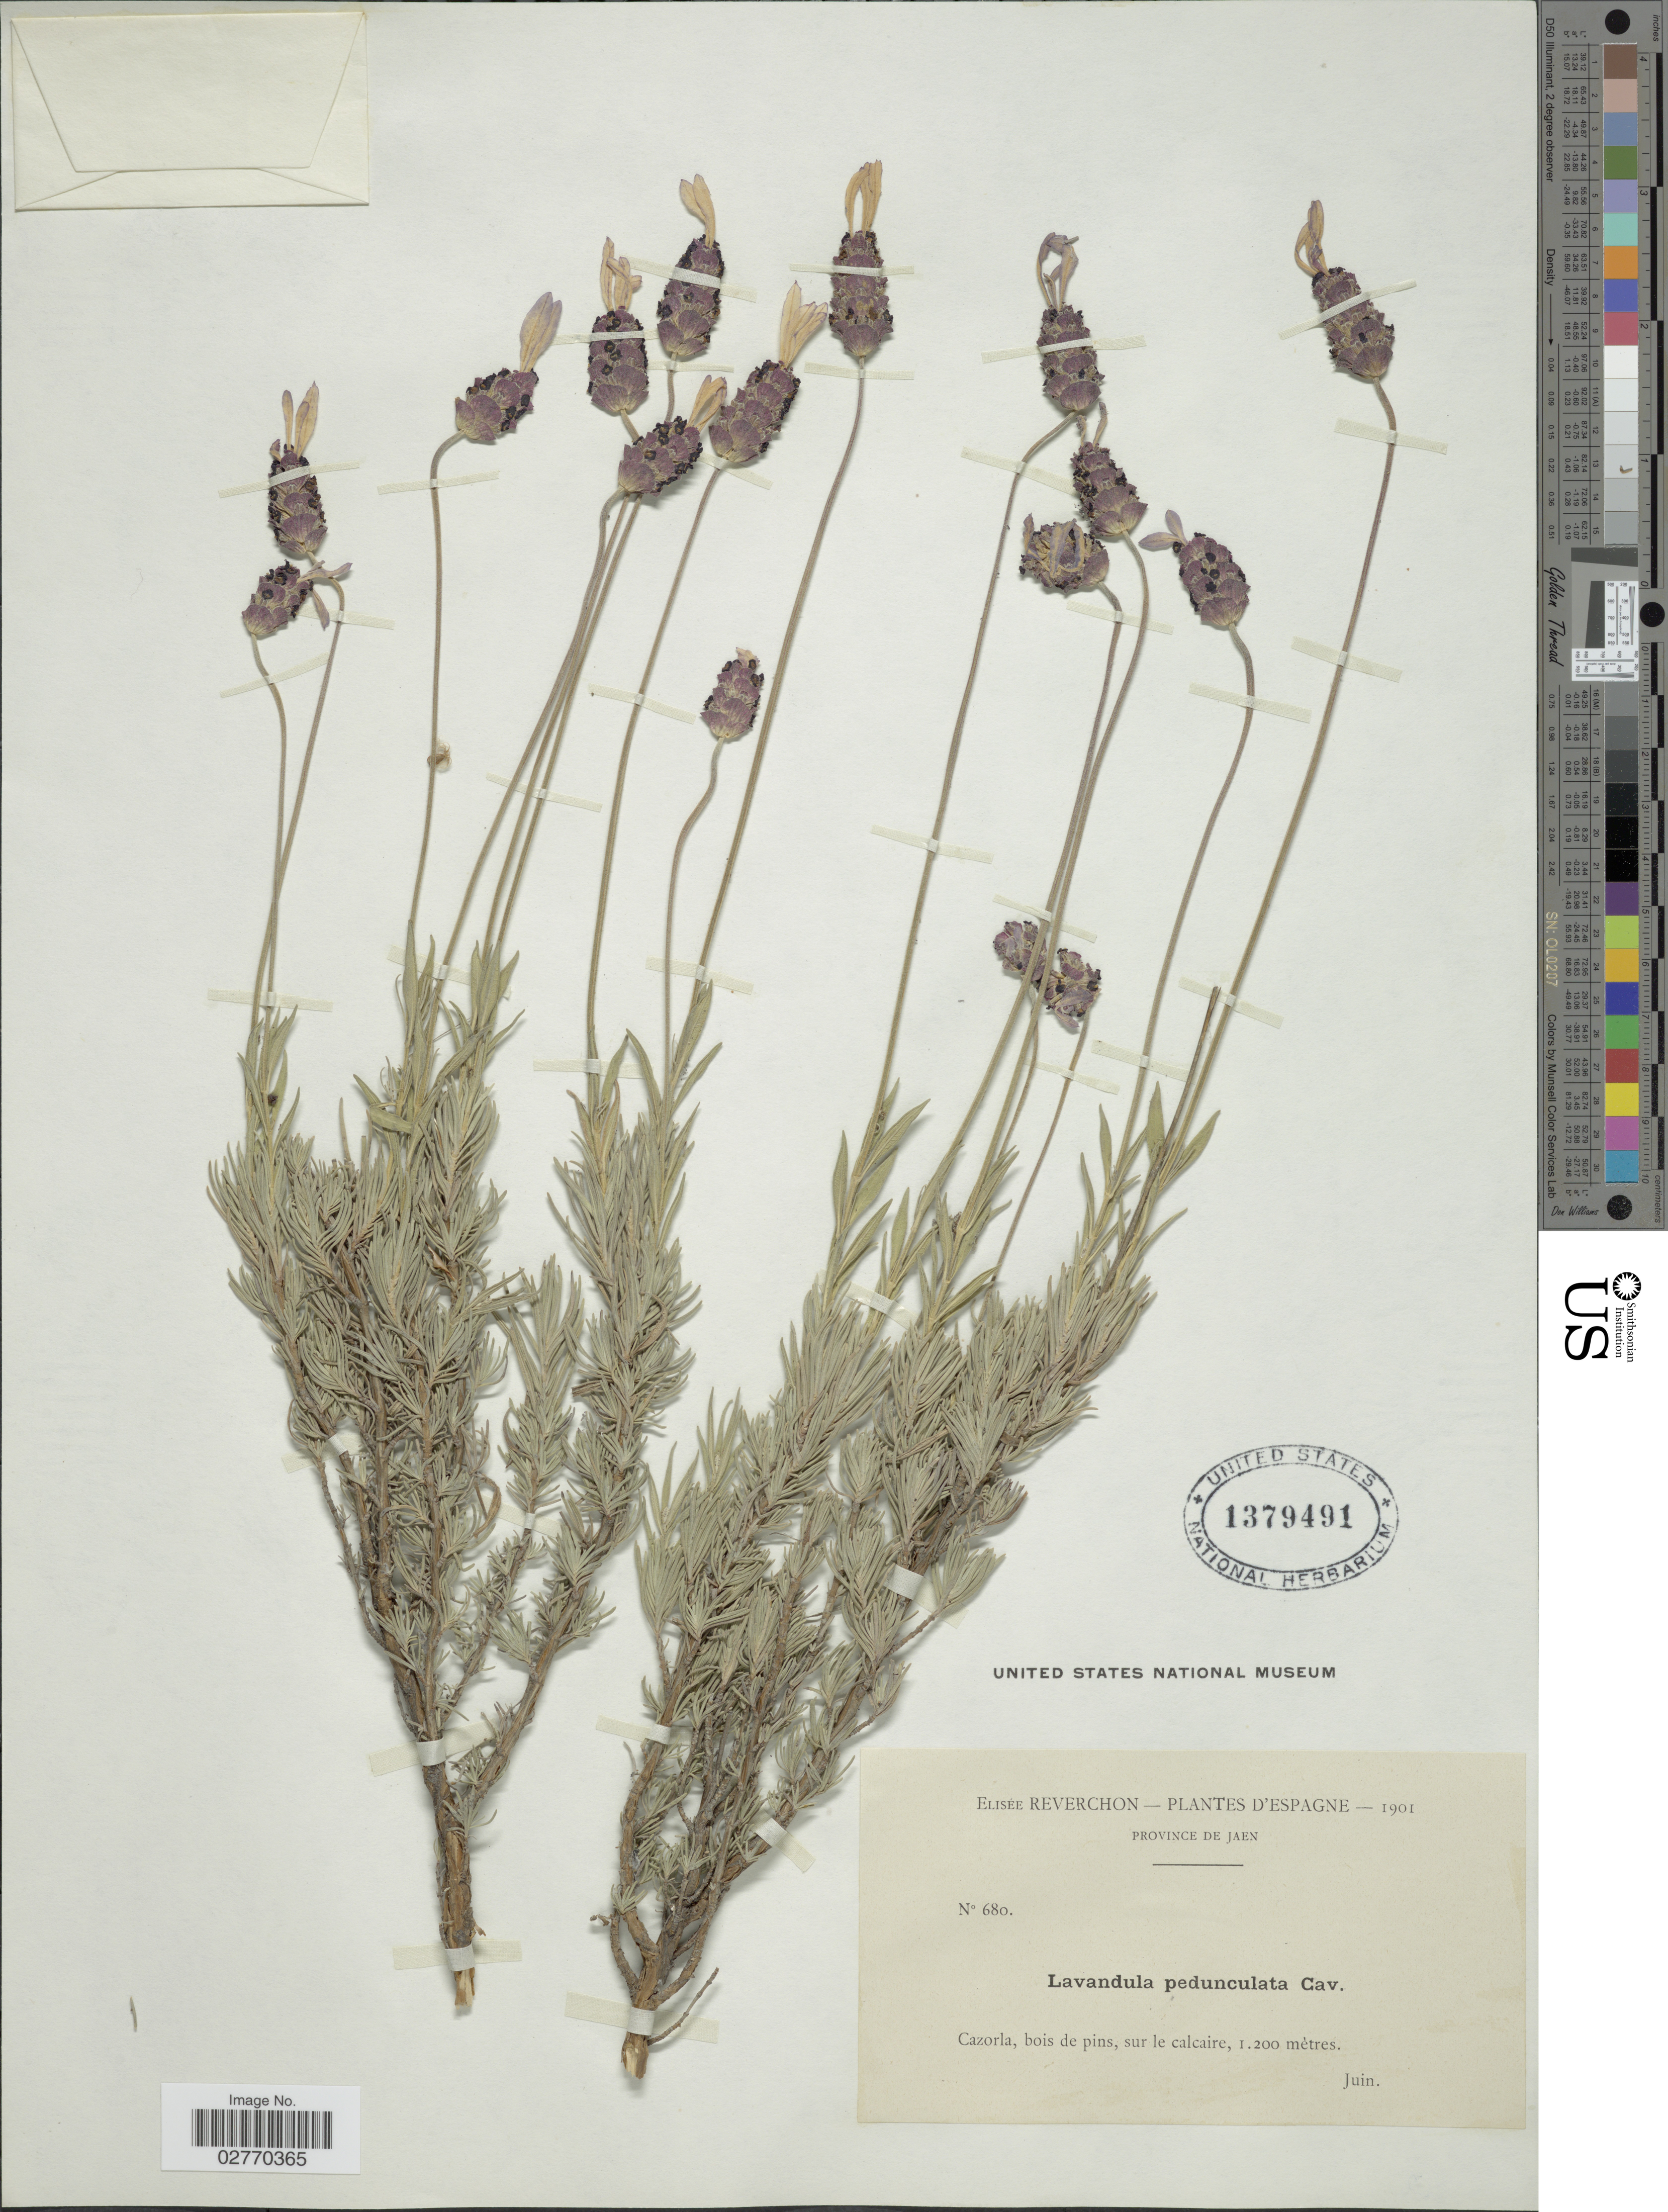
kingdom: Plantae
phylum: Tracheophyta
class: Magnoliopsida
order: Lamiales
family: Lamiaceae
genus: Lavandula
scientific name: Lavandula pedunculata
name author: (Mill.) Cav.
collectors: E. Reverchon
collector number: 680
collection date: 1901-06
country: Spain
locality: Province de Jaen. Cazorla, bois de pins, sur le calcaire.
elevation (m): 1200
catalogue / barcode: US 1379491